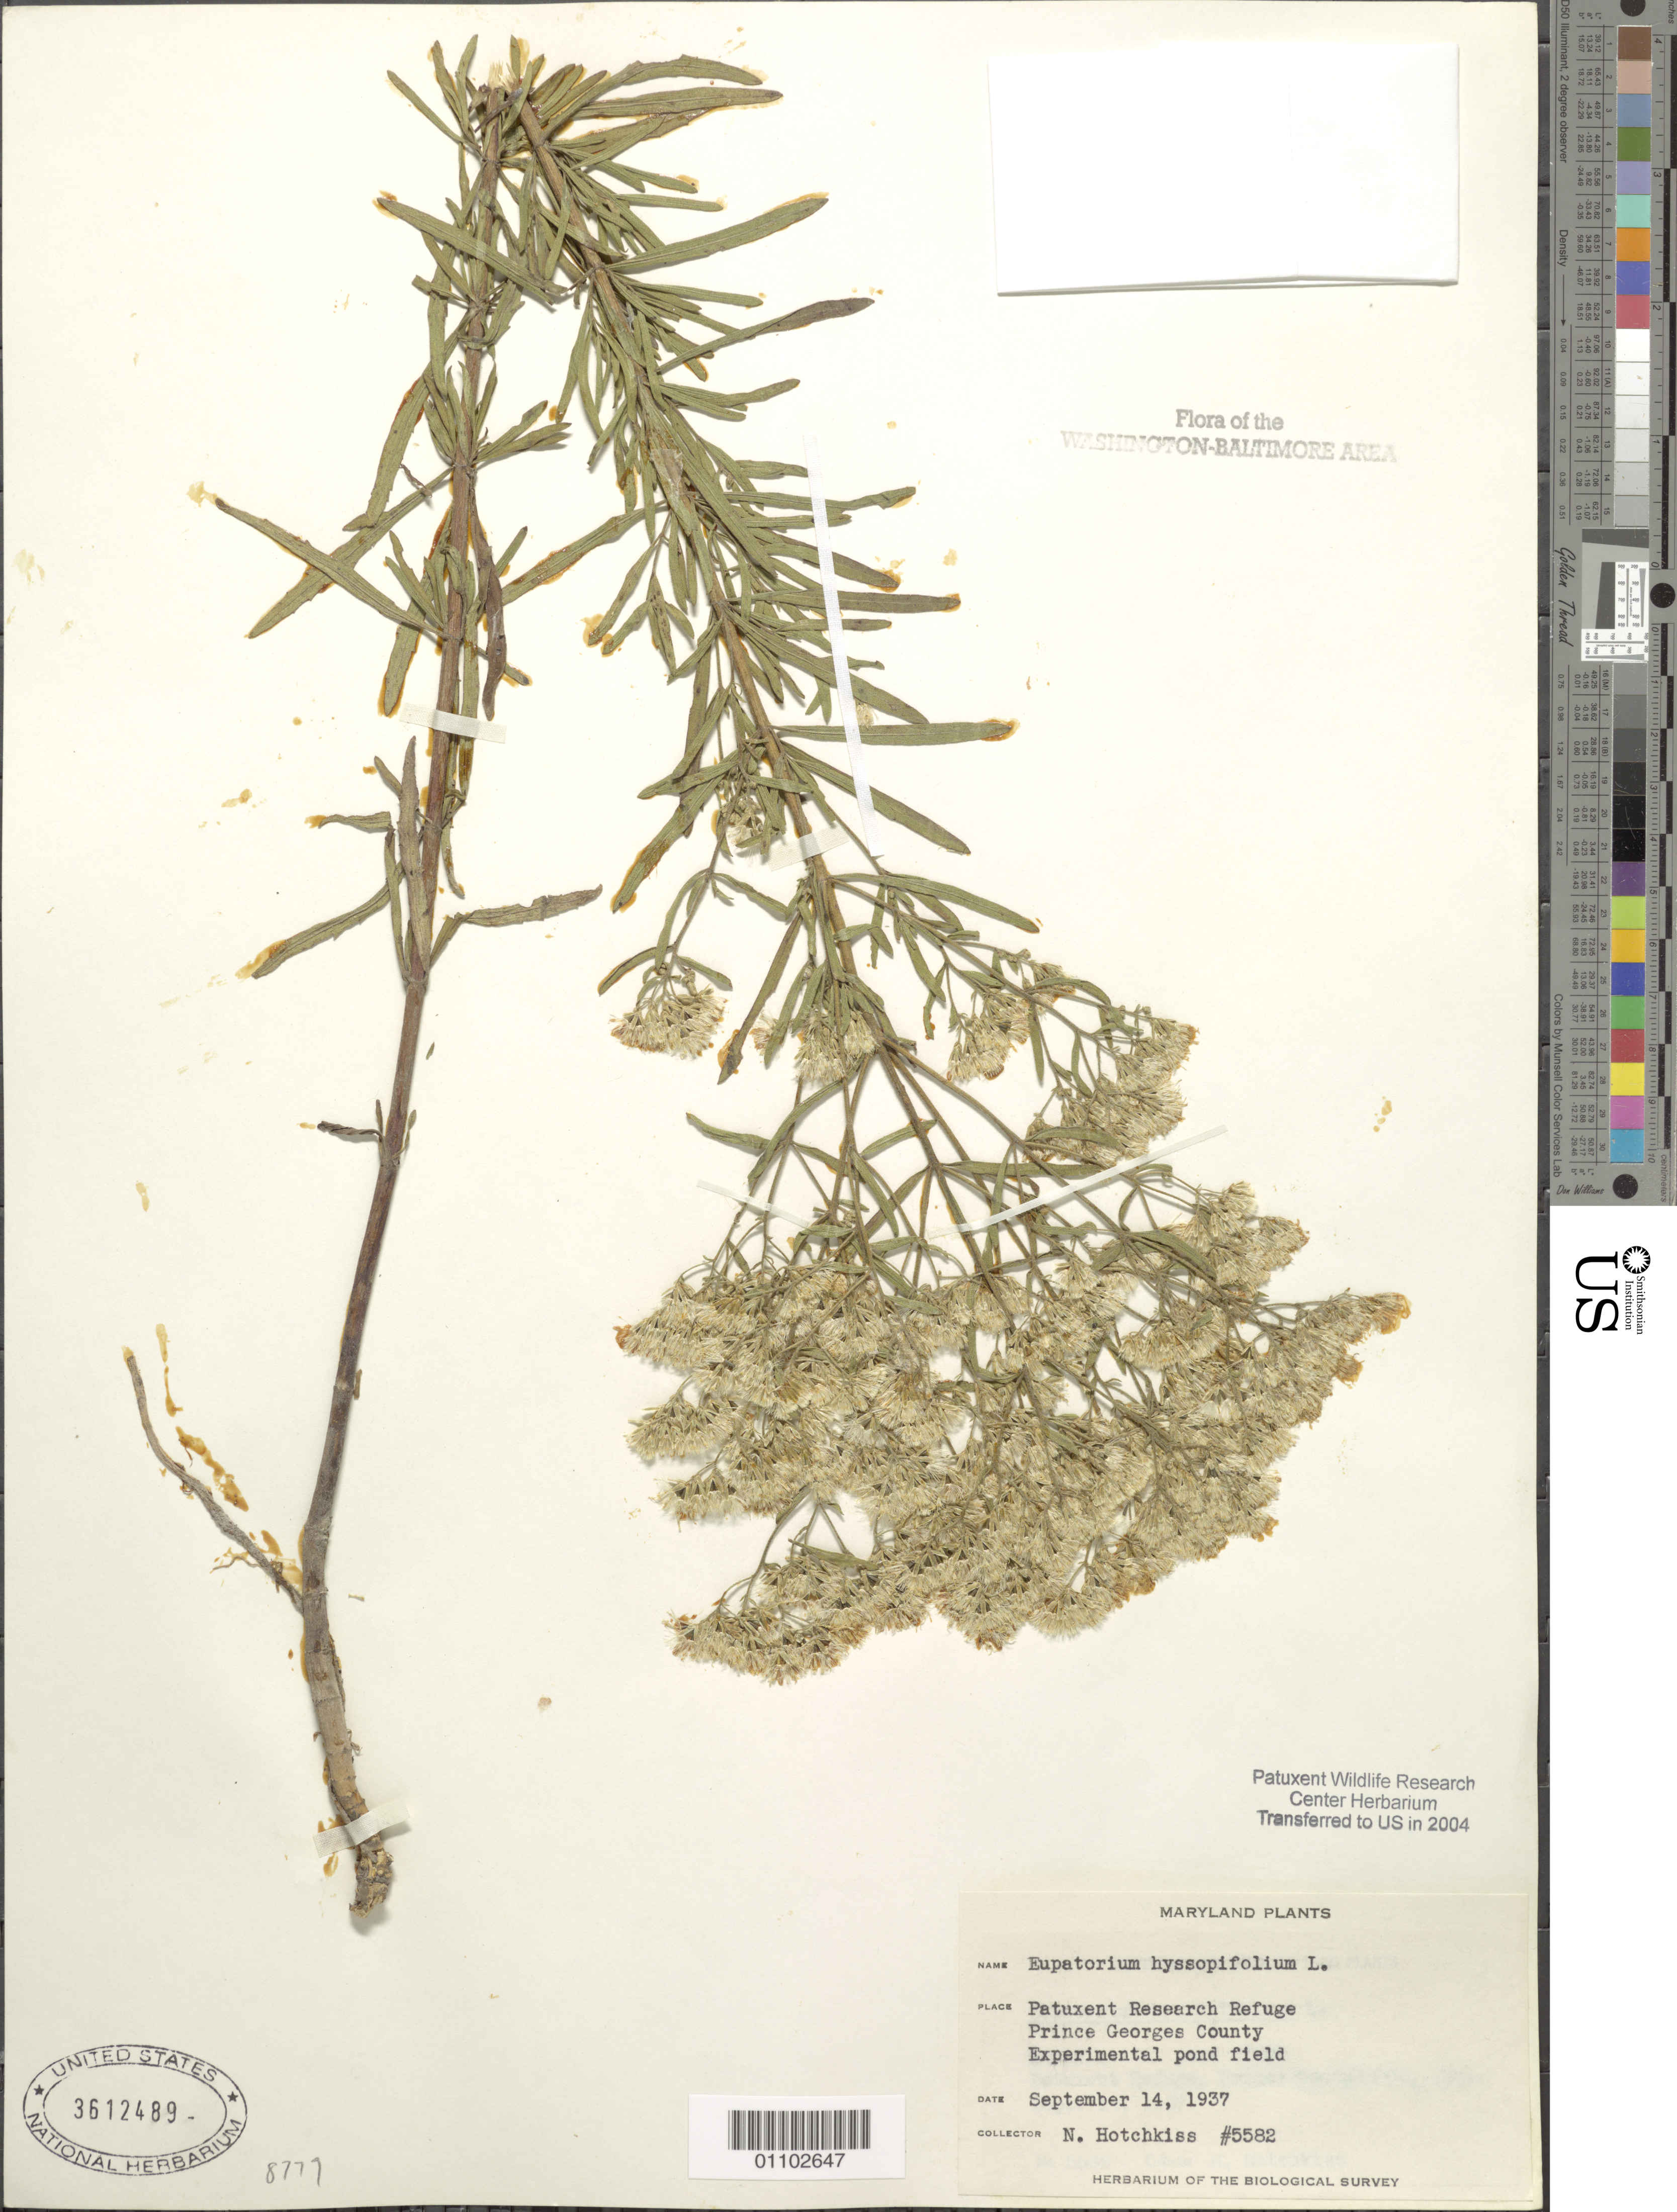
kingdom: Plantae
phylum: Tracheophyta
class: Magnoliopsida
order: Asterales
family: Asteraceae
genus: Eupatorium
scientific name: Eupatorium hyssopifolium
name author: L.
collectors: N. Hotchkiss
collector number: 5582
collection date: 1937-09-14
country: United States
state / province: Maryland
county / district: Prince George's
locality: Patuxent Research Refuge, Experimental pond field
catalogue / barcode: US 3612489